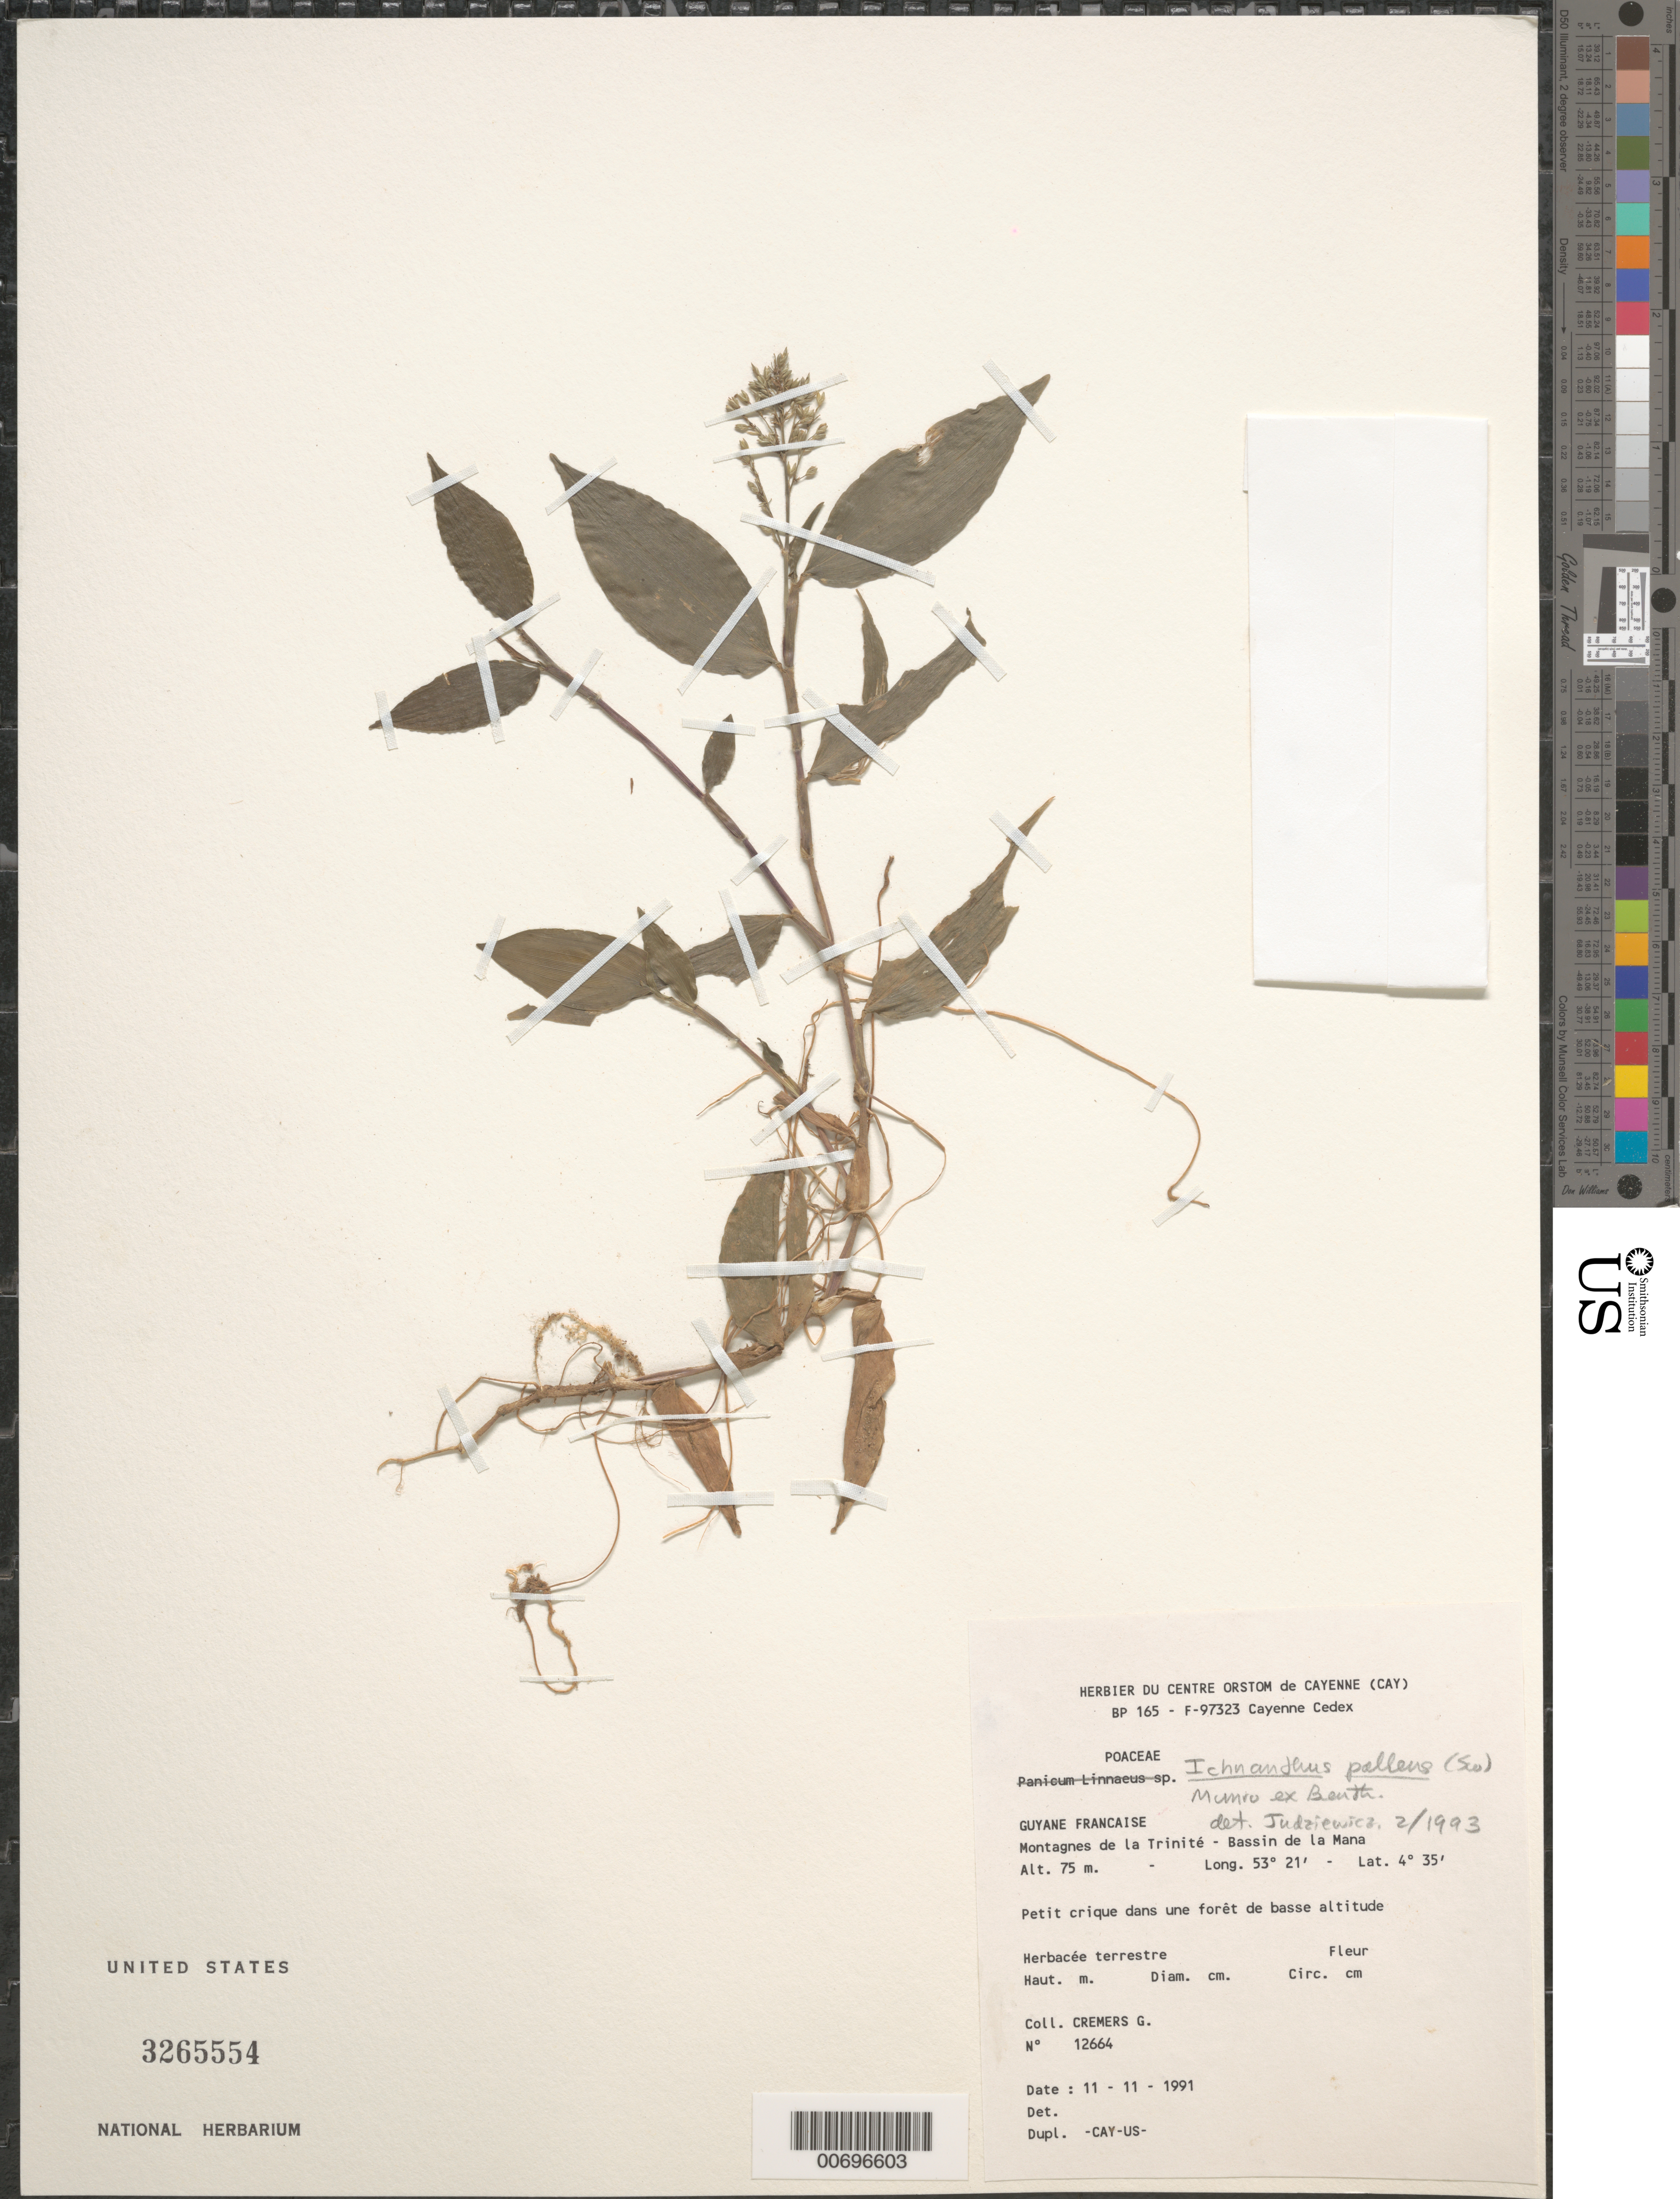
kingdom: Plantae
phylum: Tracheophyta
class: Liliopsida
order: Poales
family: Poaceae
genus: Ichnanthus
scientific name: Ichnanthus pallens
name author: (Sw.) Munro ex Benth.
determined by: Judziewicz, E. J.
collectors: G. Cremers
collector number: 12664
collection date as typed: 11-Nov-91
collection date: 1991-11-11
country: French Guiana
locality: Montagnes de la Trinité, Bassin de la Mana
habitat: Small creek in low forest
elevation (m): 75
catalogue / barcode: US 3265554